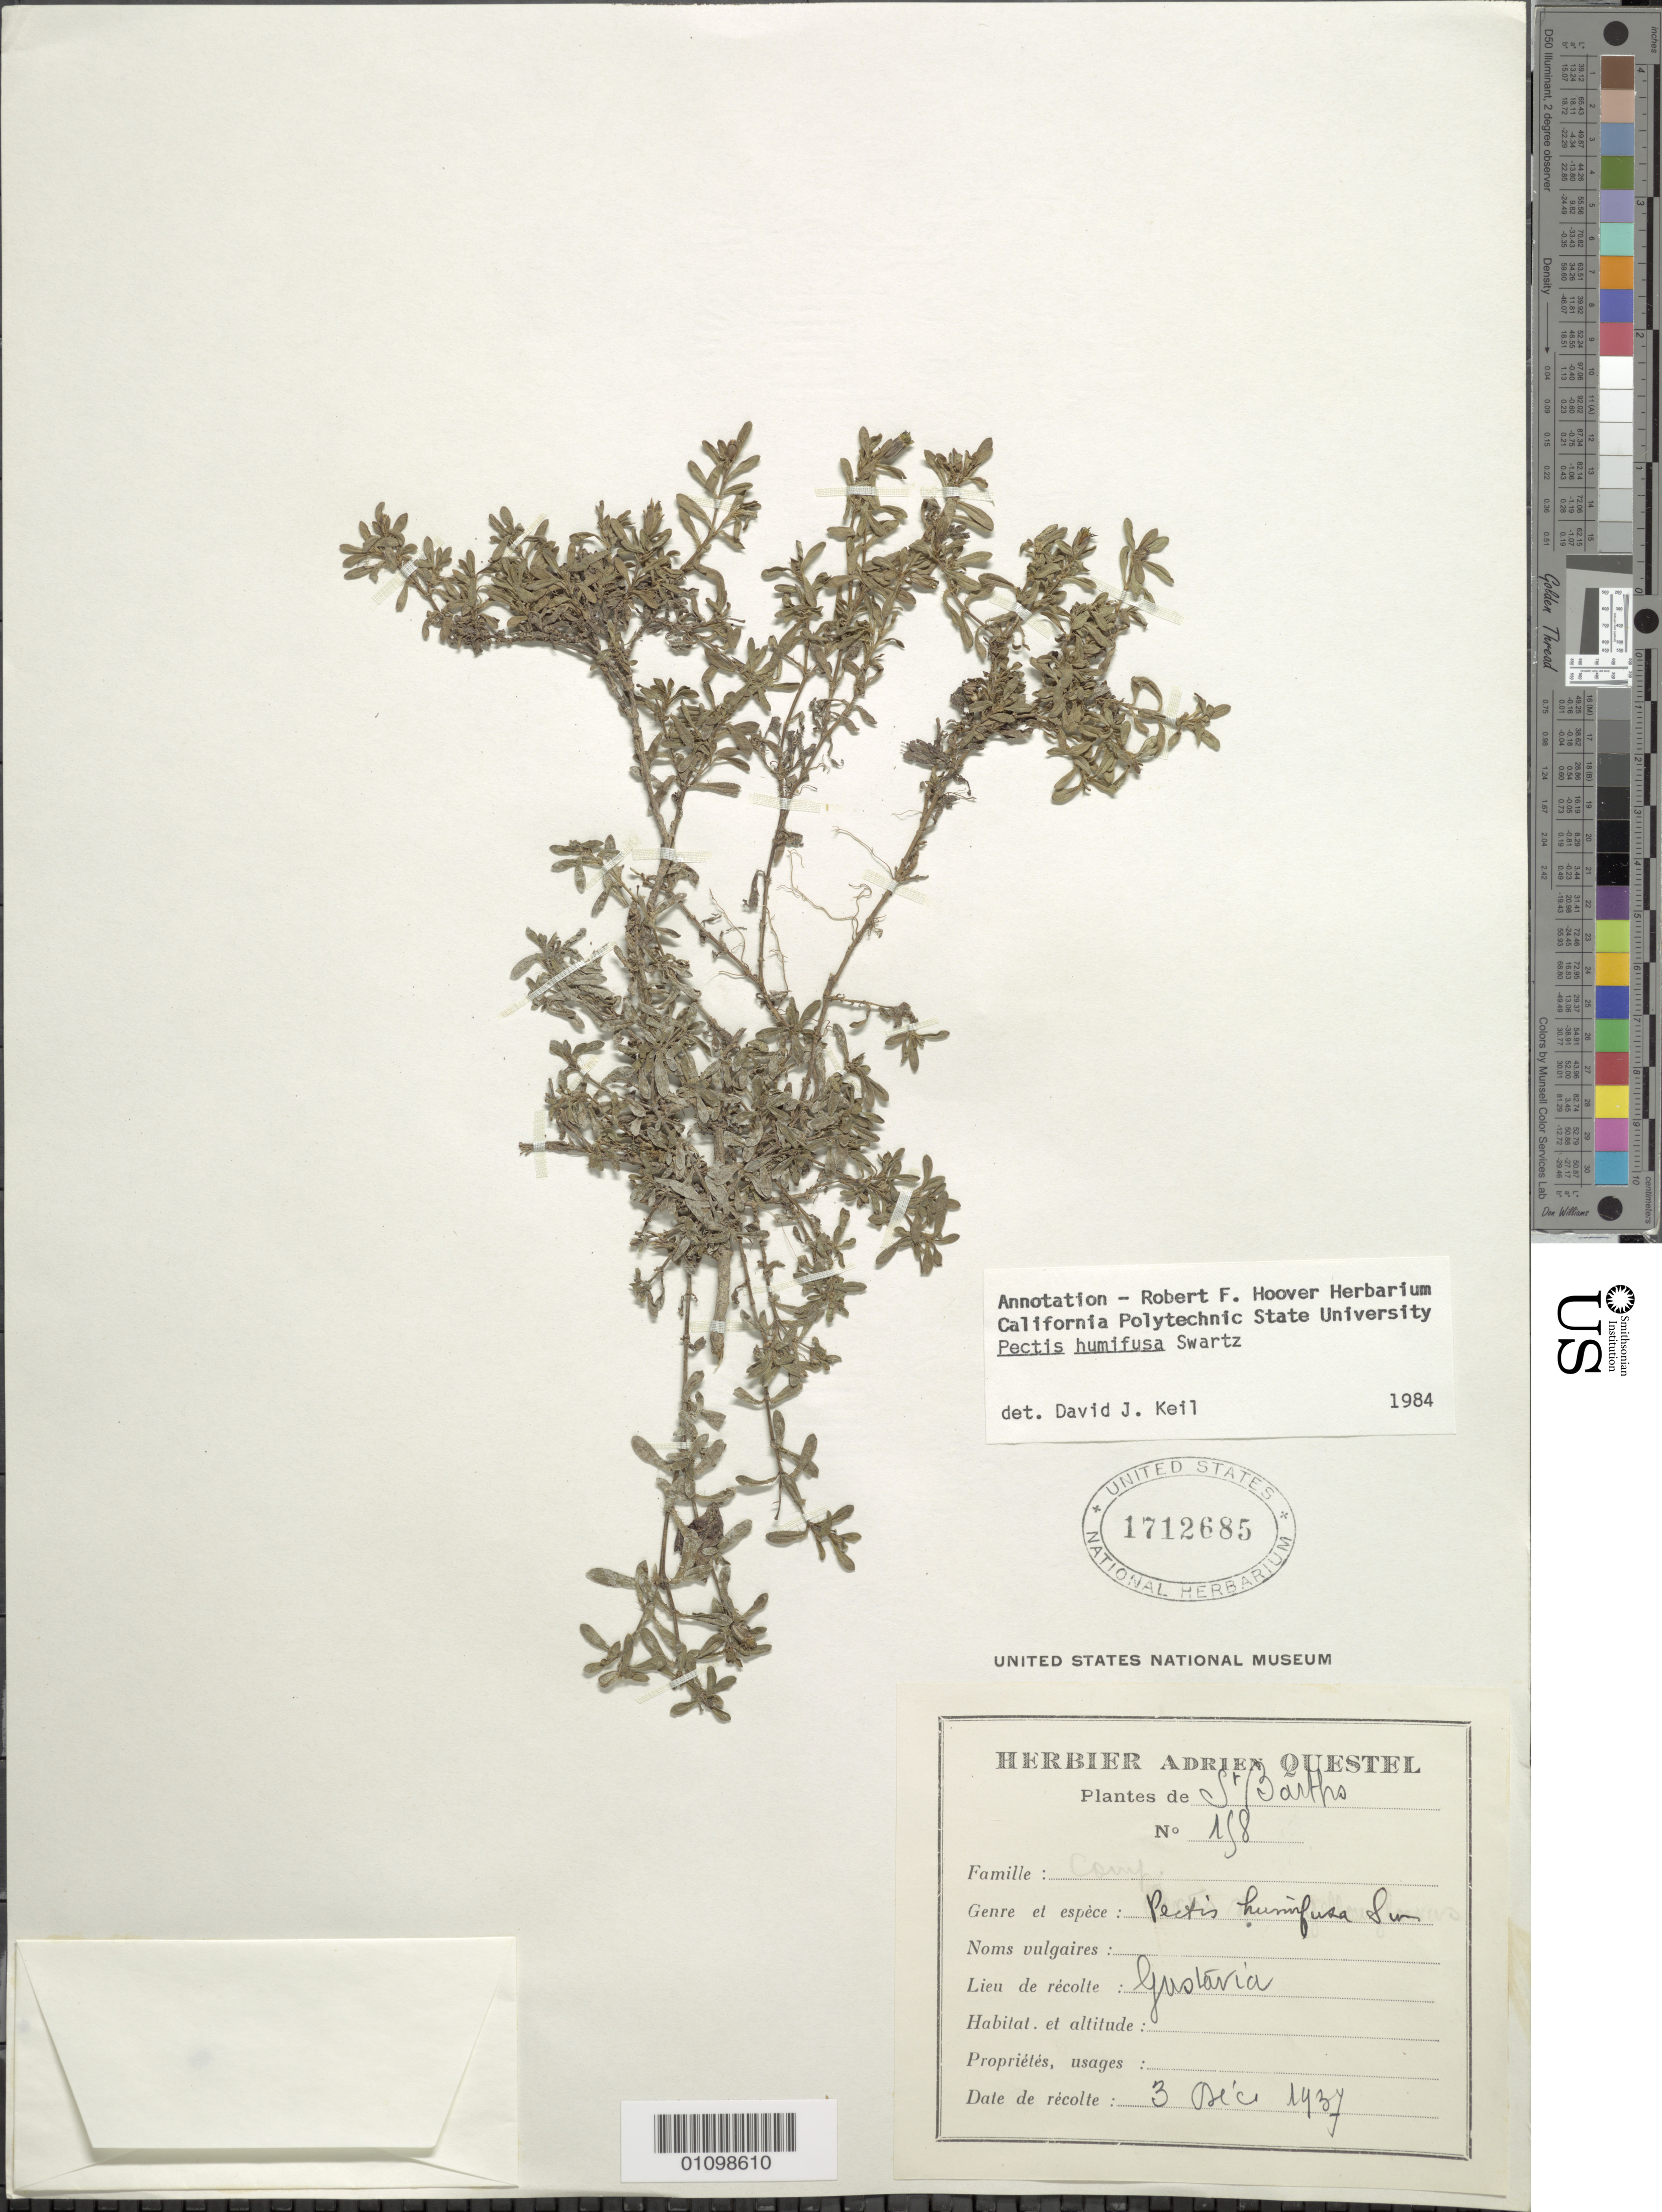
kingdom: Plantae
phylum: Tracheophyta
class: Magnoliopsida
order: Asterales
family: Asteraceae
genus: Pectis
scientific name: Pectis humifusa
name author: Sw.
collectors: A. Questel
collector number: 118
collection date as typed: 03 Dec 1937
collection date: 1937-12-03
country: Saint Barthélemy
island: St. Barthélemy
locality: Gustaria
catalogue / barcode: US 1712685